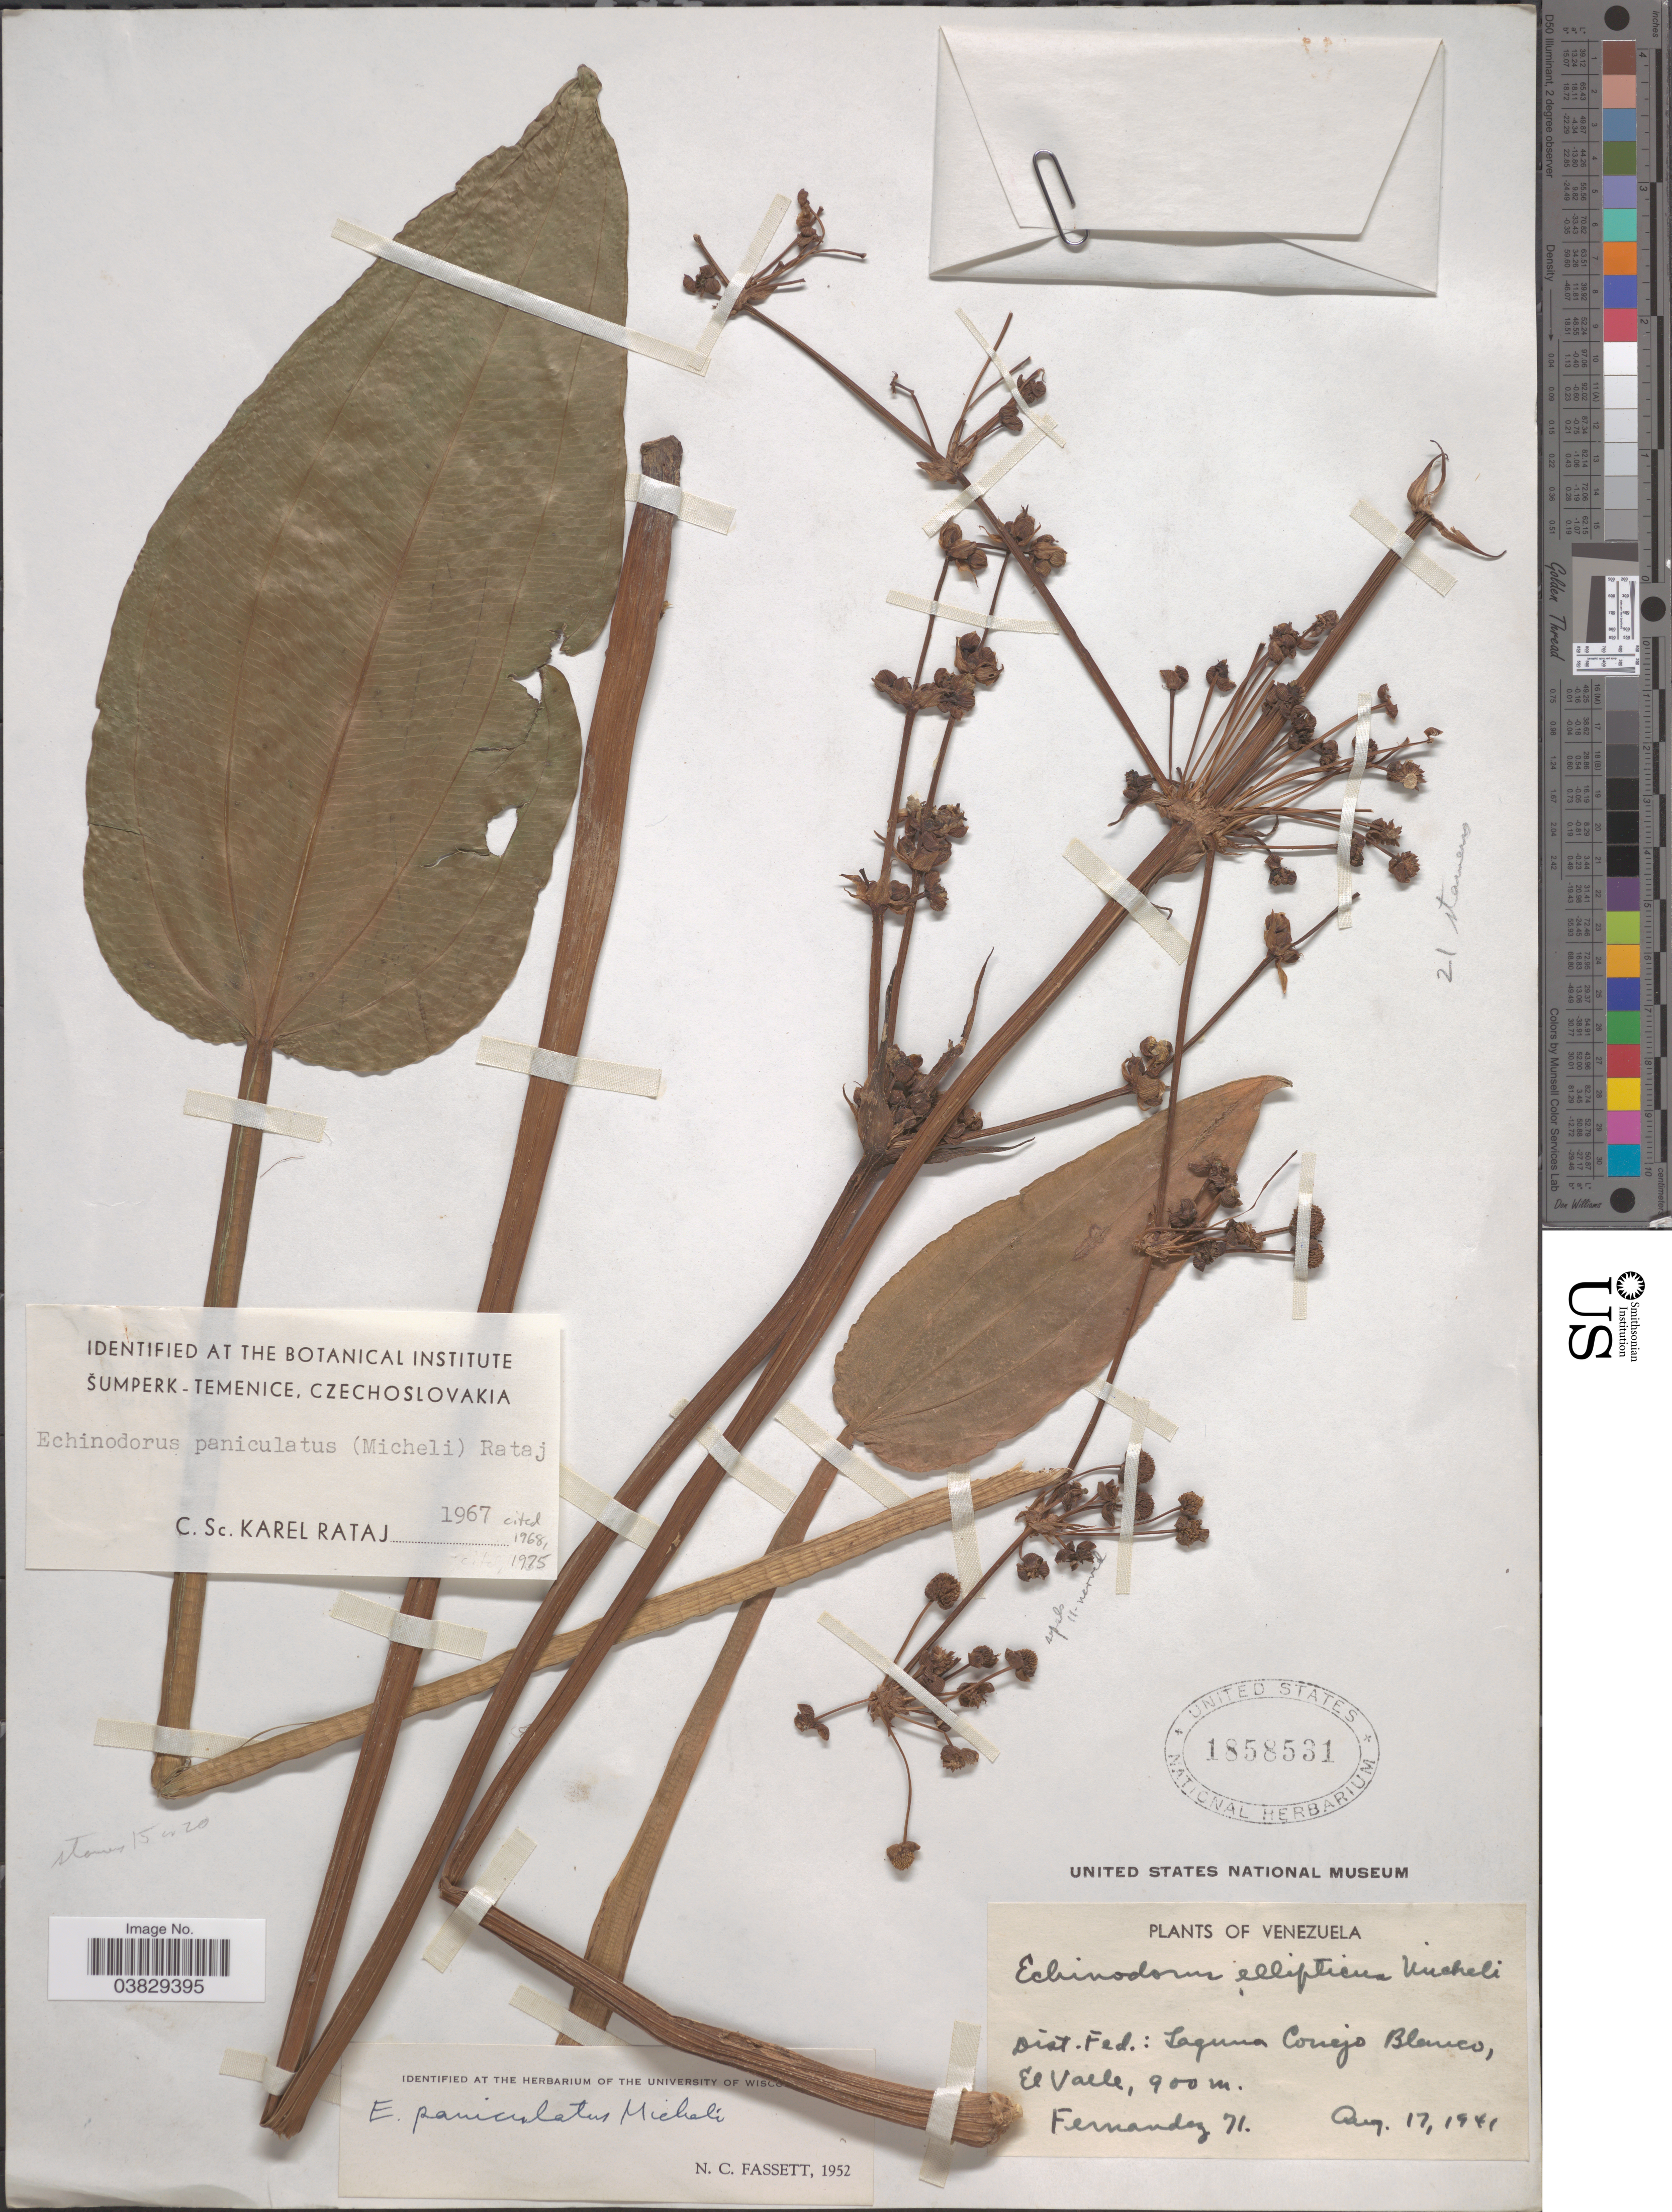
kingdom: Plantae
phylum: Tracheophyta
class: Liliopsida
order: Alismatales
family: Alismataceae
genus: Echinodorus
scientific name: Echinodorus paniculatus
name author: Micheli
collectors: -- Fernandez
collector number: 71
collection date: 1941-08-17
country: Venezuela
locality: Dist. Fed.: Laguna Conejo Blanco, El Valle.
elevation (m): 900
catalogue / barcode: US 1858531